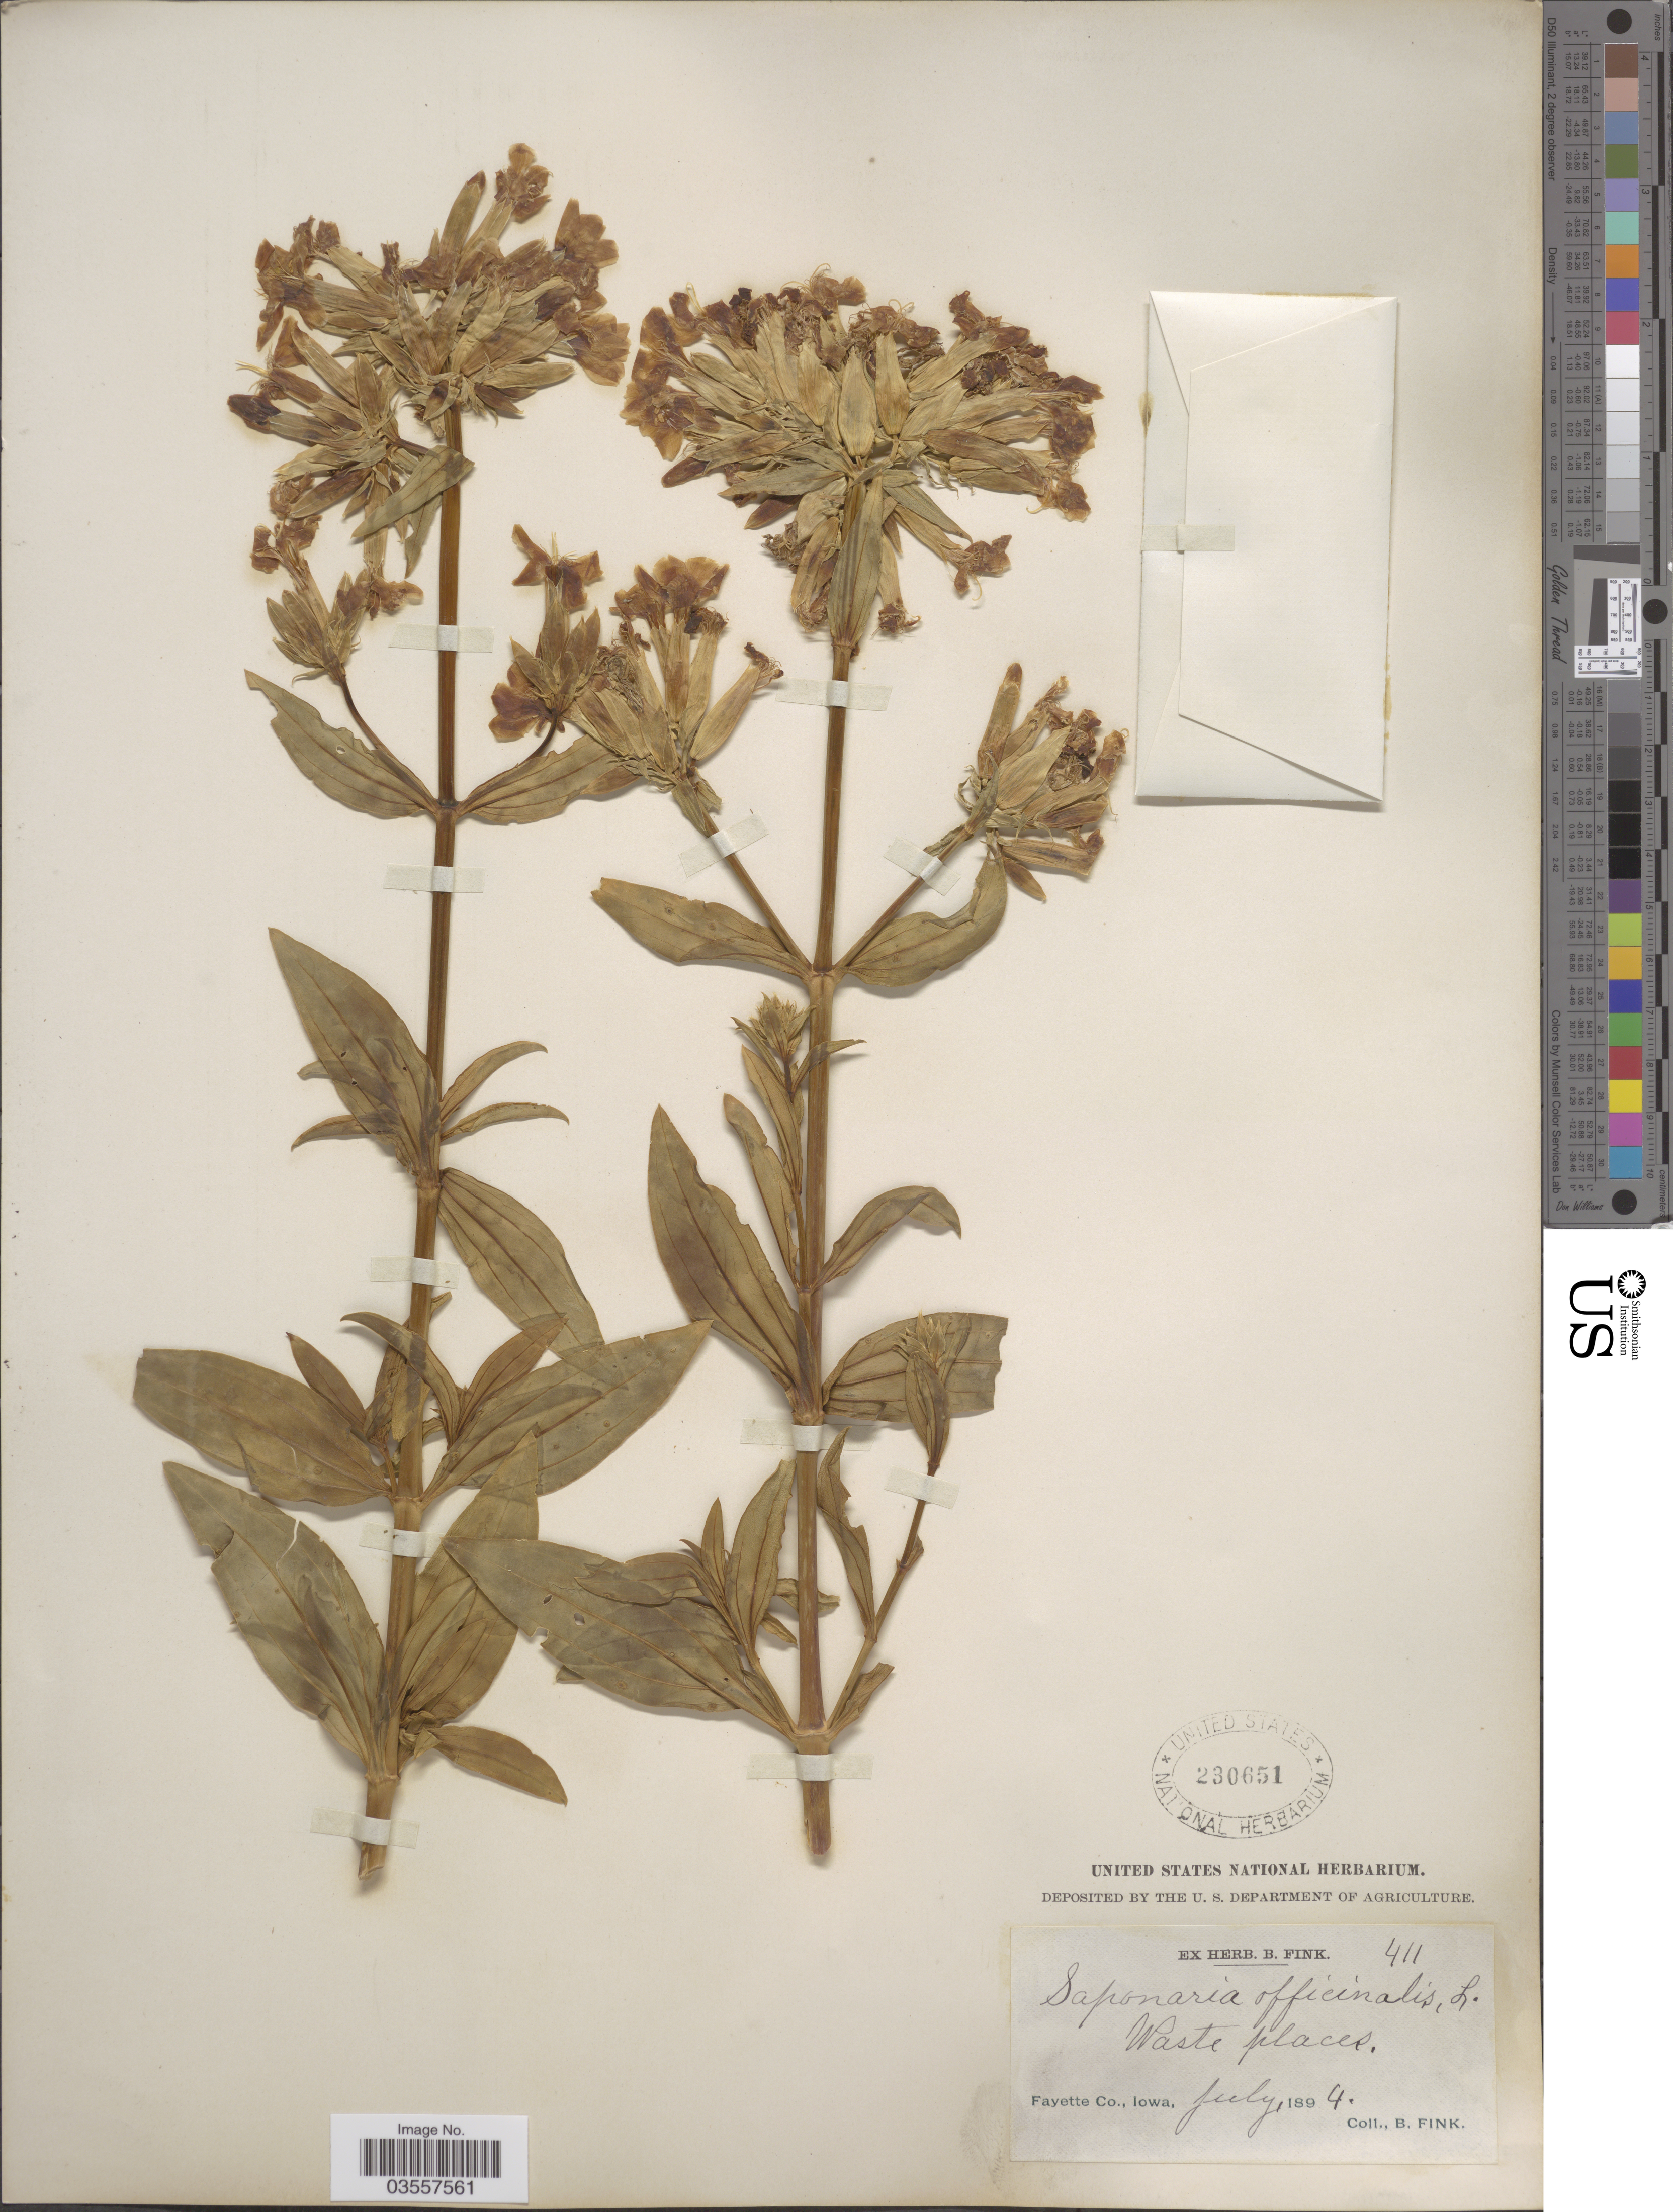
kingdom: Plantae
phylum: Tracheophyta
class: Magnoliopsida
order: Caryophyllales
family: Caryophyllaceae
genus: Saponaria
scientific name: Saponaria officinalis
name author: L.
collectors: B. Fink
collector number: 411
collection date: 1894-07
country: United States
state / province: Iowa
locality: Waste places. Fayette Co.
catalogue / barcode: US 230651